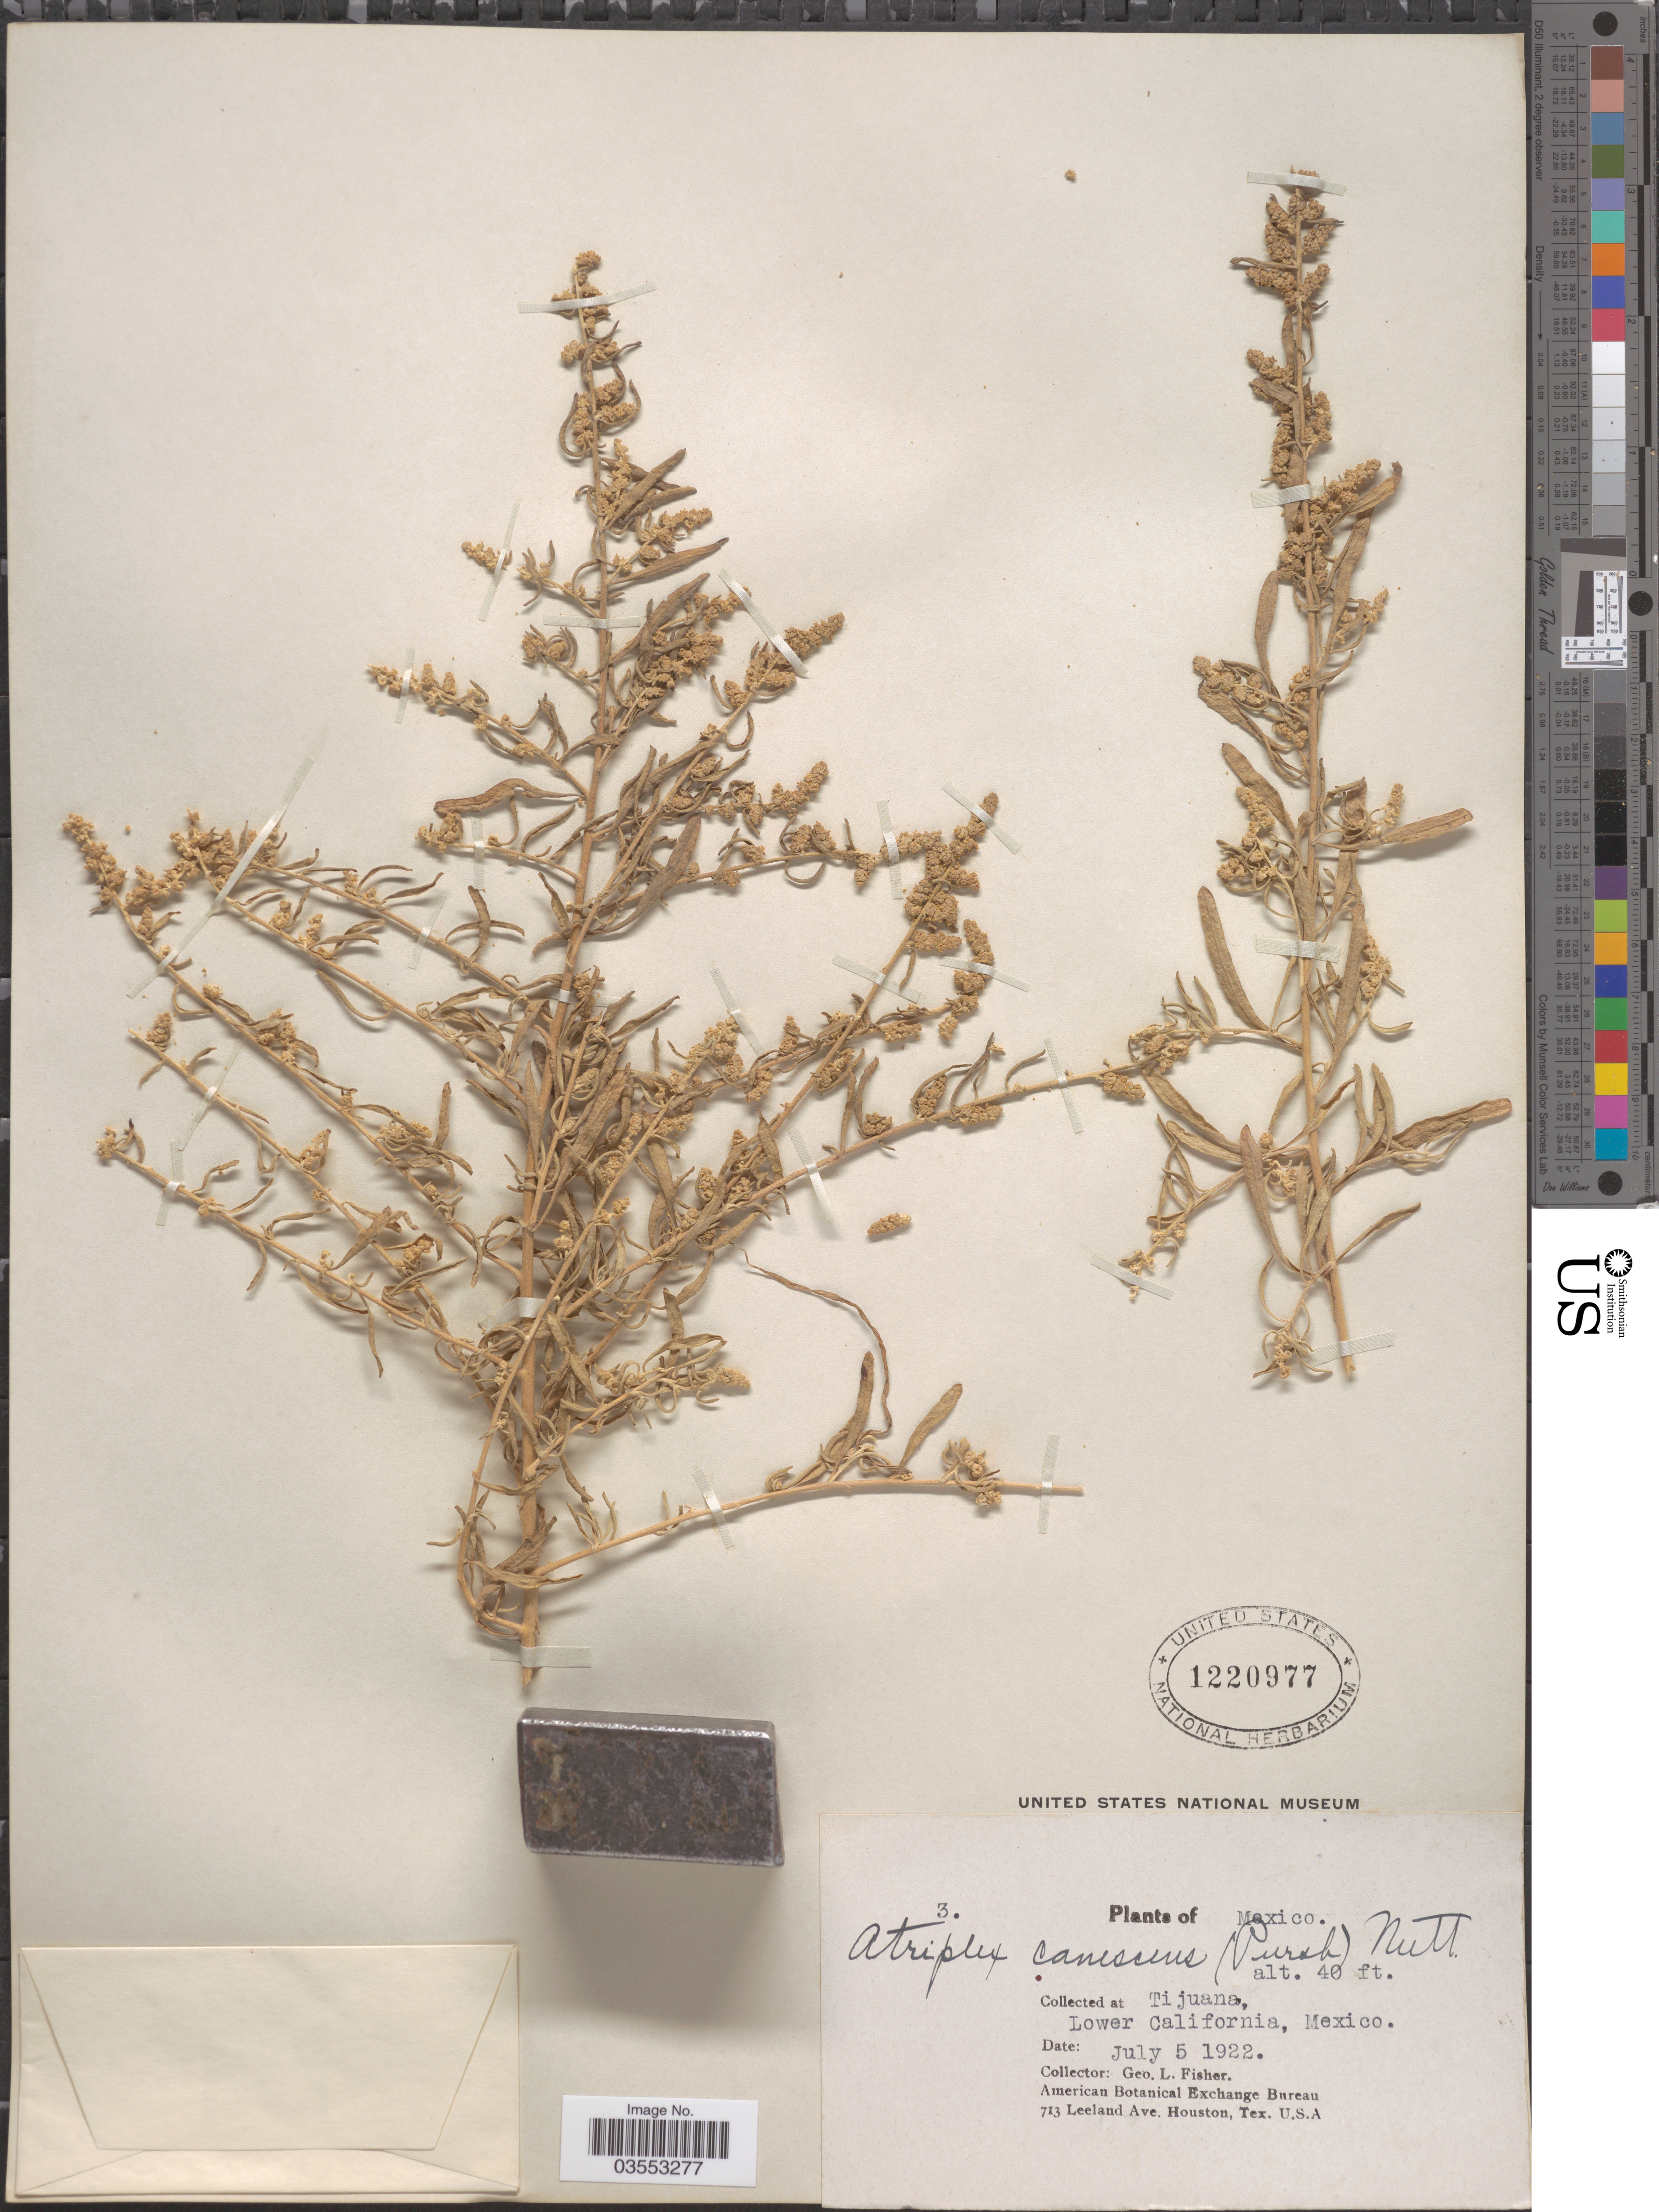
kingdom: Plantae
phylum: Tracheophyta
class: Magnoliopsida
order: Caryophyllales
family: Amaranthaceae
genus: Atriplex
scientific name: Atriplex canescens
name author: (Pursh) Nutt.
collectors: G. L. Fisher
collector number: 3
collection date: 1922-07-05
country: Mexico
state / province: Baja California Norte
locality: Tijuana, Lower California.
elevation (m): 12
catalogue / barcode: US 1220977